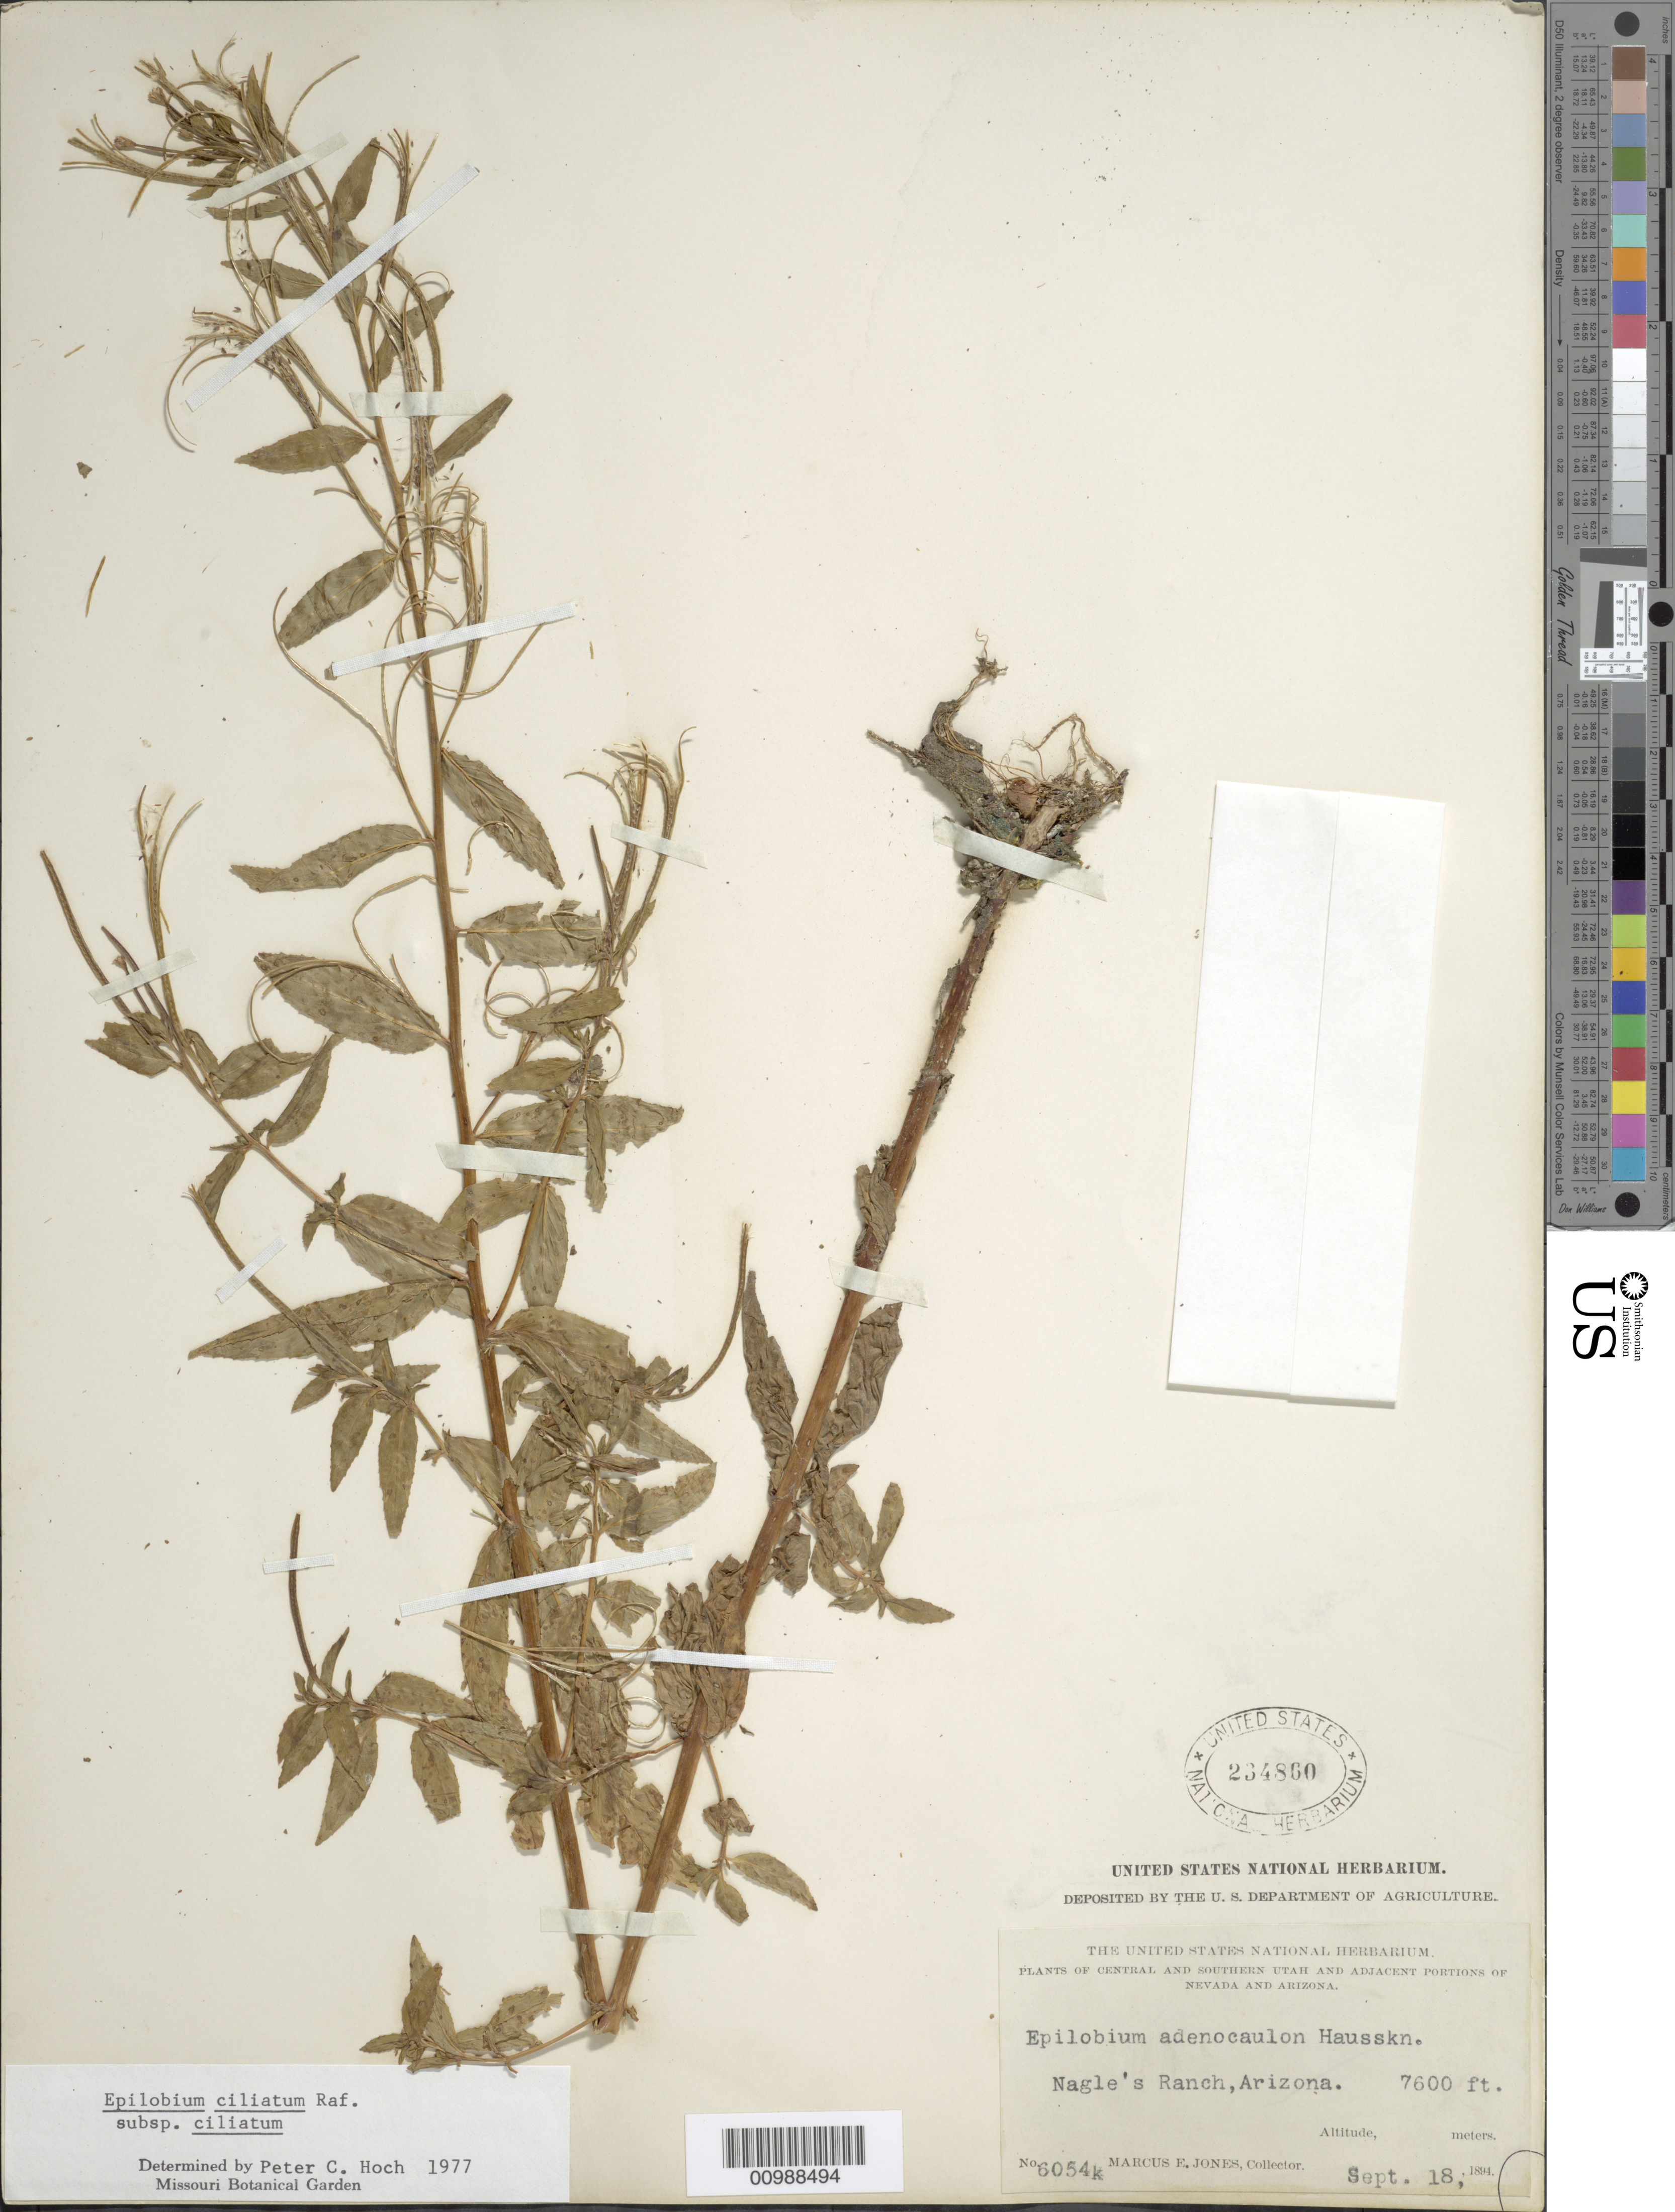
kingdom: Plantae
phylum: Tracheophyta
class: Magnoliopsida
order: Myrtales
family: Onagraceae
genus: Epilobium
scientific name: Epilobium ciliatum subsp. ciliatum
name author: Raf.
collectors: M. E. Jones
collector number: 6054K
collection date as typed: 18 Sep 1894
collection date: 1894-09-18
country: United States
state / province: Arizona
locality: Nagle's Ranch.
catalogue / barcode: US 234860